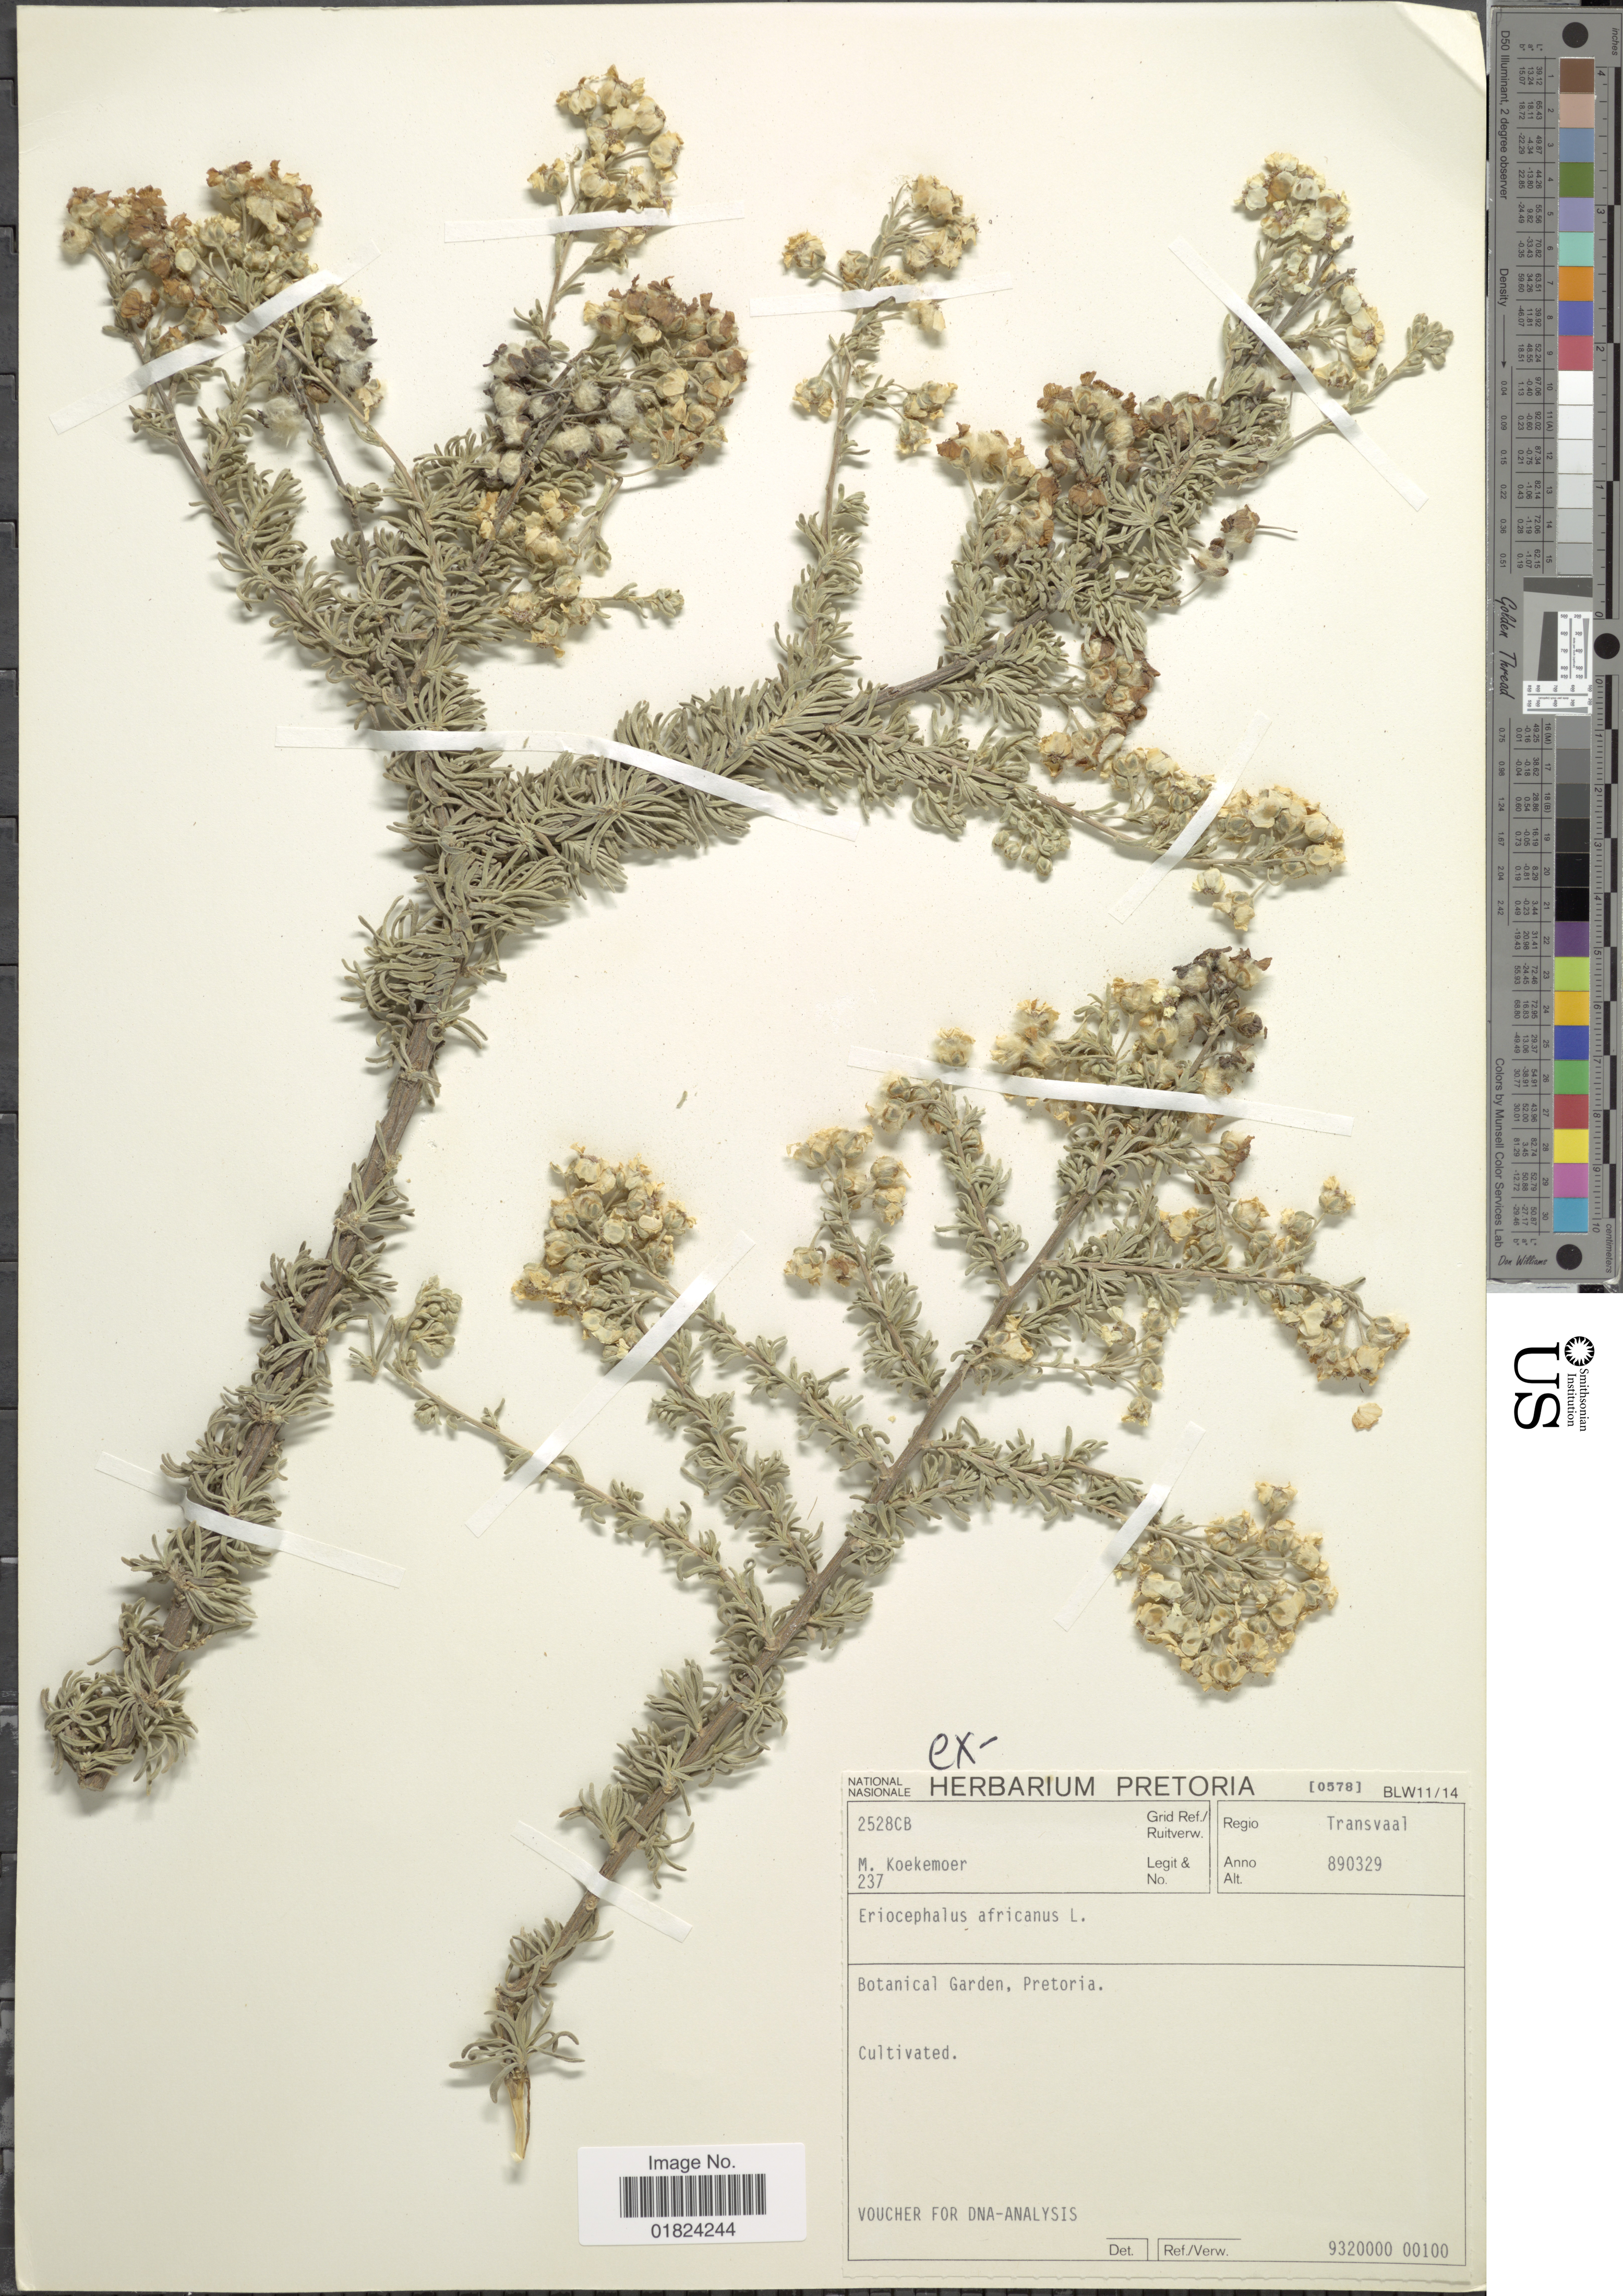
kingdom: Plantae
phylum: Tracheophyta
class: Magnoliopsida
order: Asterales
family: Asteraceae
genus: Eriocephalus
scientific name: Eriocephalus africanus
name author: L.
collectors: M. Koekemoer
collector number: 237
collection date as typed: Transcribed d/m/y: 29/3/89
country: South Africa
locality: Regio Transvaal, Botanical Garden, Pretoria, cultivated.